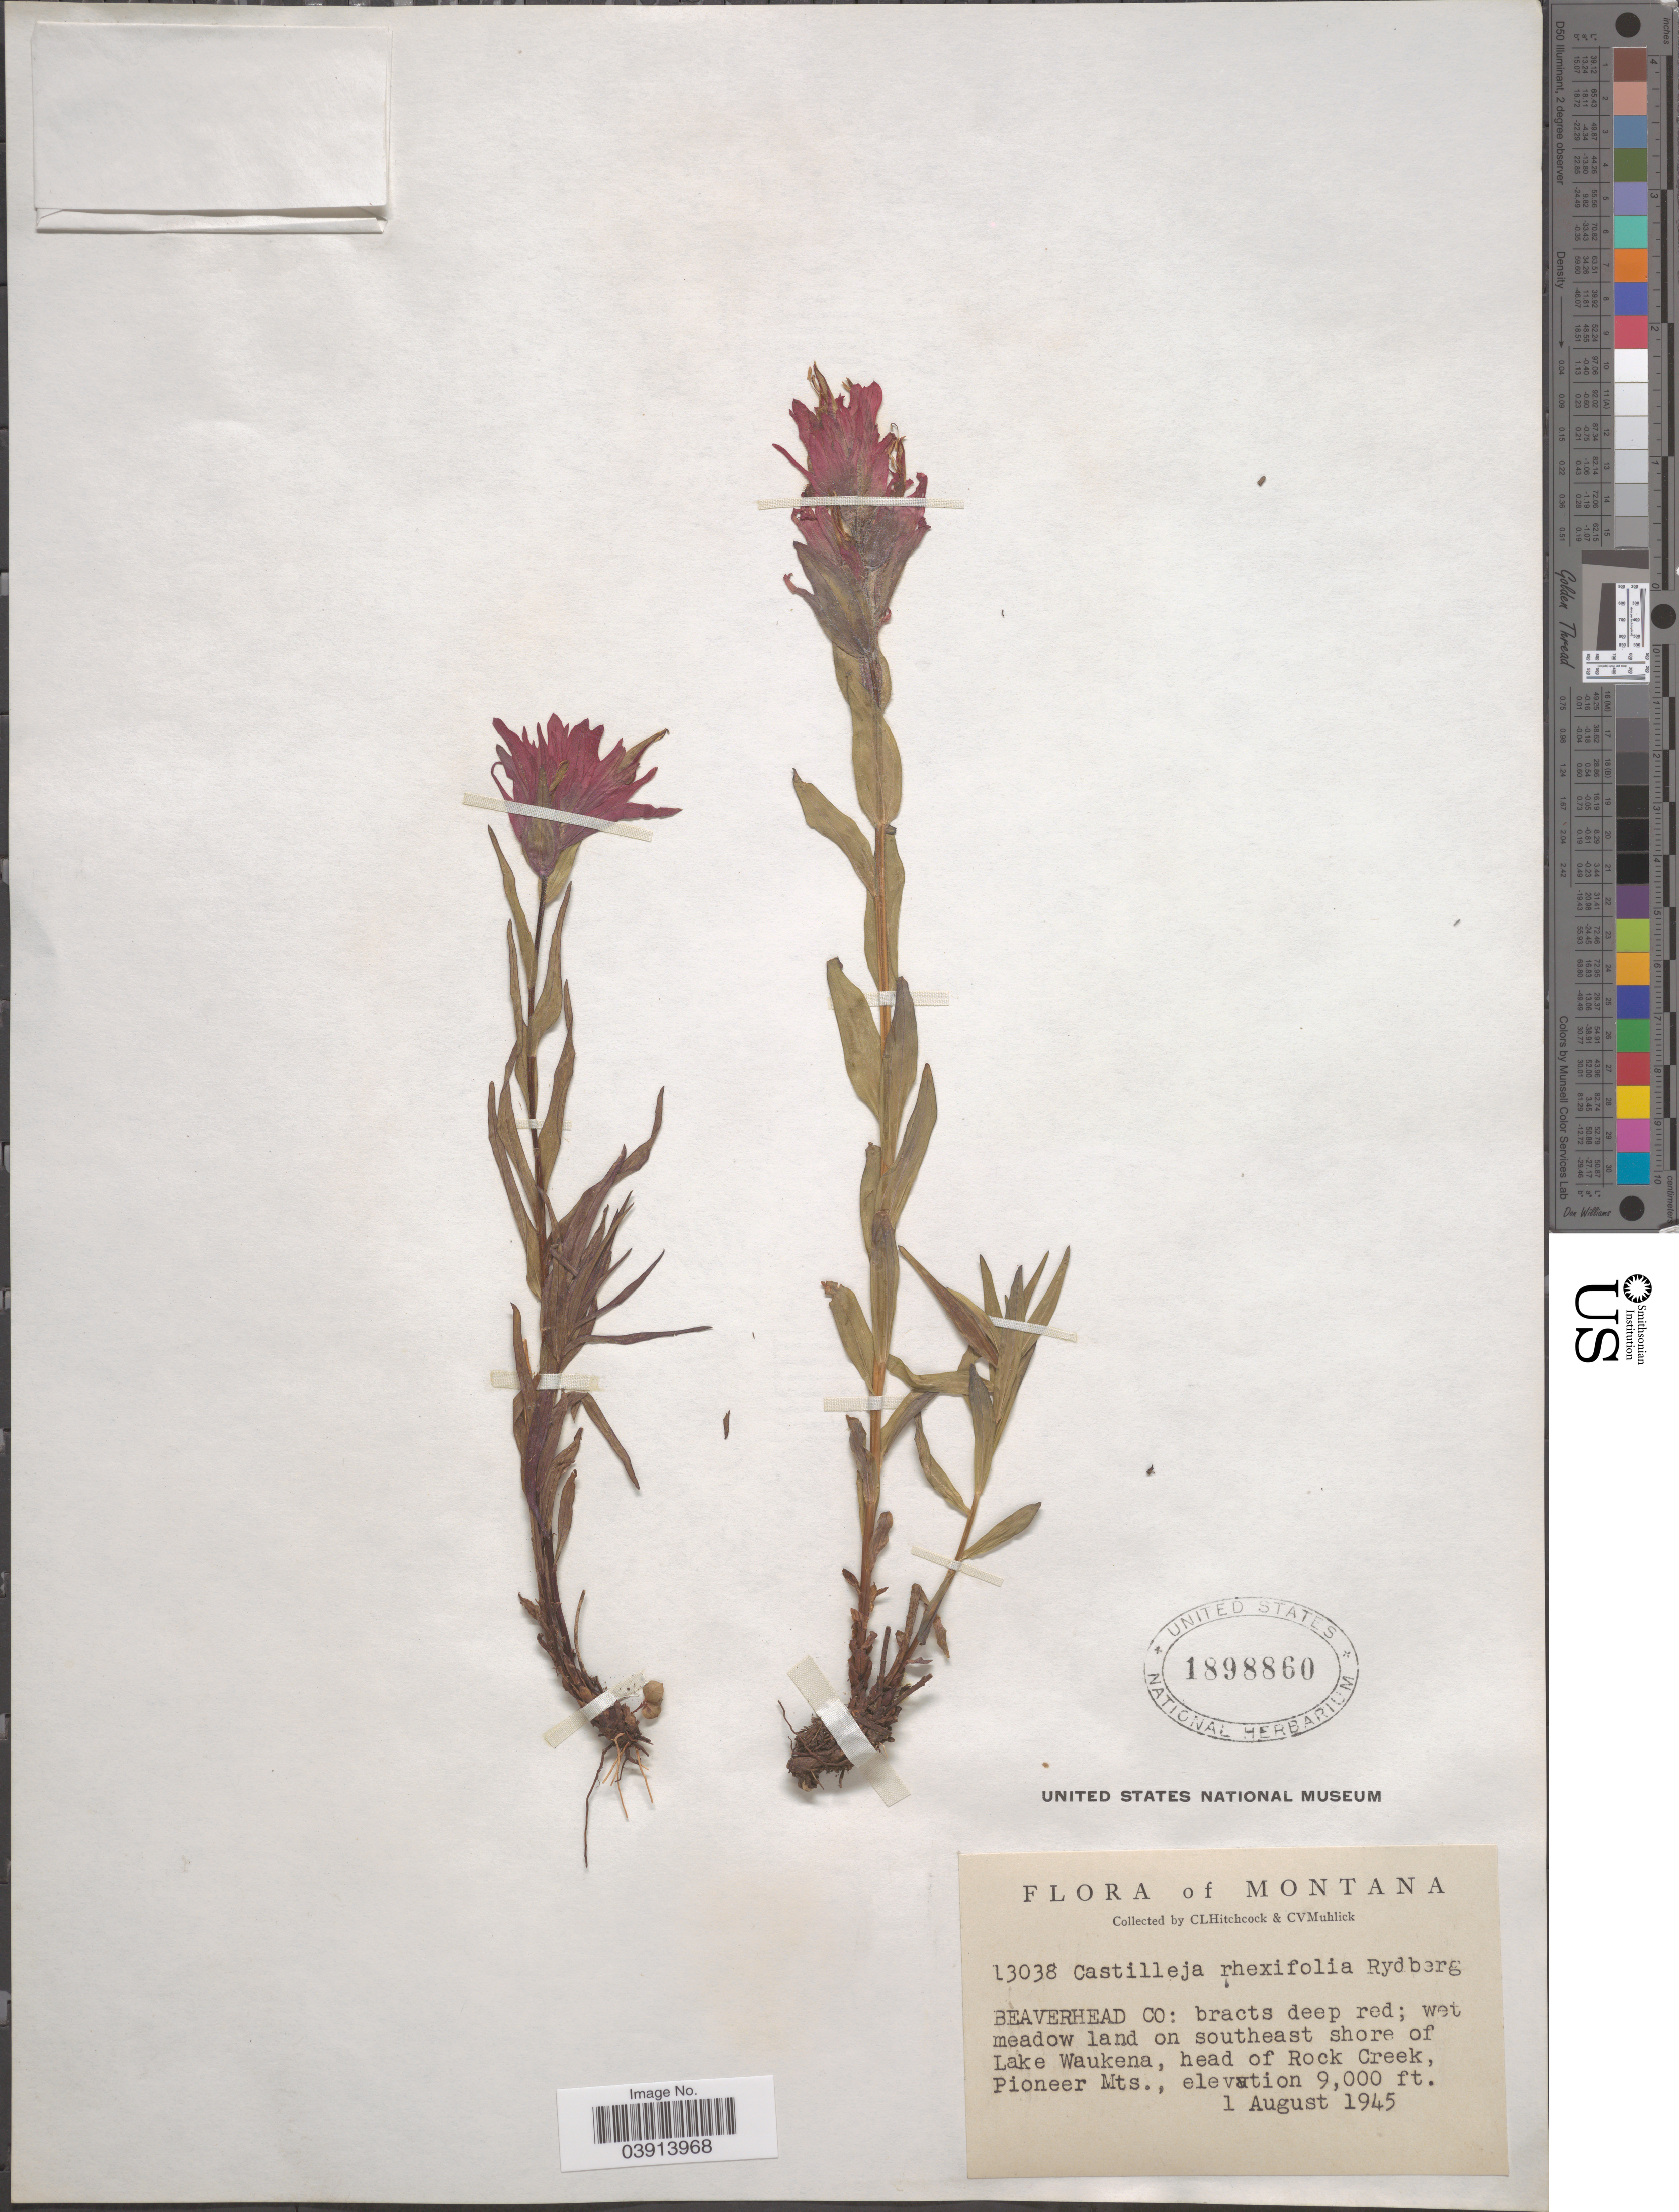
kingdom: Plantae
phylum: Tracheophyta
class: Magnoliopsida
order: Lamiales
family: Orobanchaceae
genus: Castilleja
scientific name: Castilleja rhexiifolia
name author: Rydb.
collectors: C. L. Hitchcock & C. V. Muhlick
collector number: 13038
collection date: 1945-08-01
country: United States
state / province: Montana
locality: Beaverhead Co: wet meadow land on southeast shore of Lake Waukena, head of Rock Creek, Pioneer Mts.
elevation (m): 2743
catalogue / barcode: US 1898860